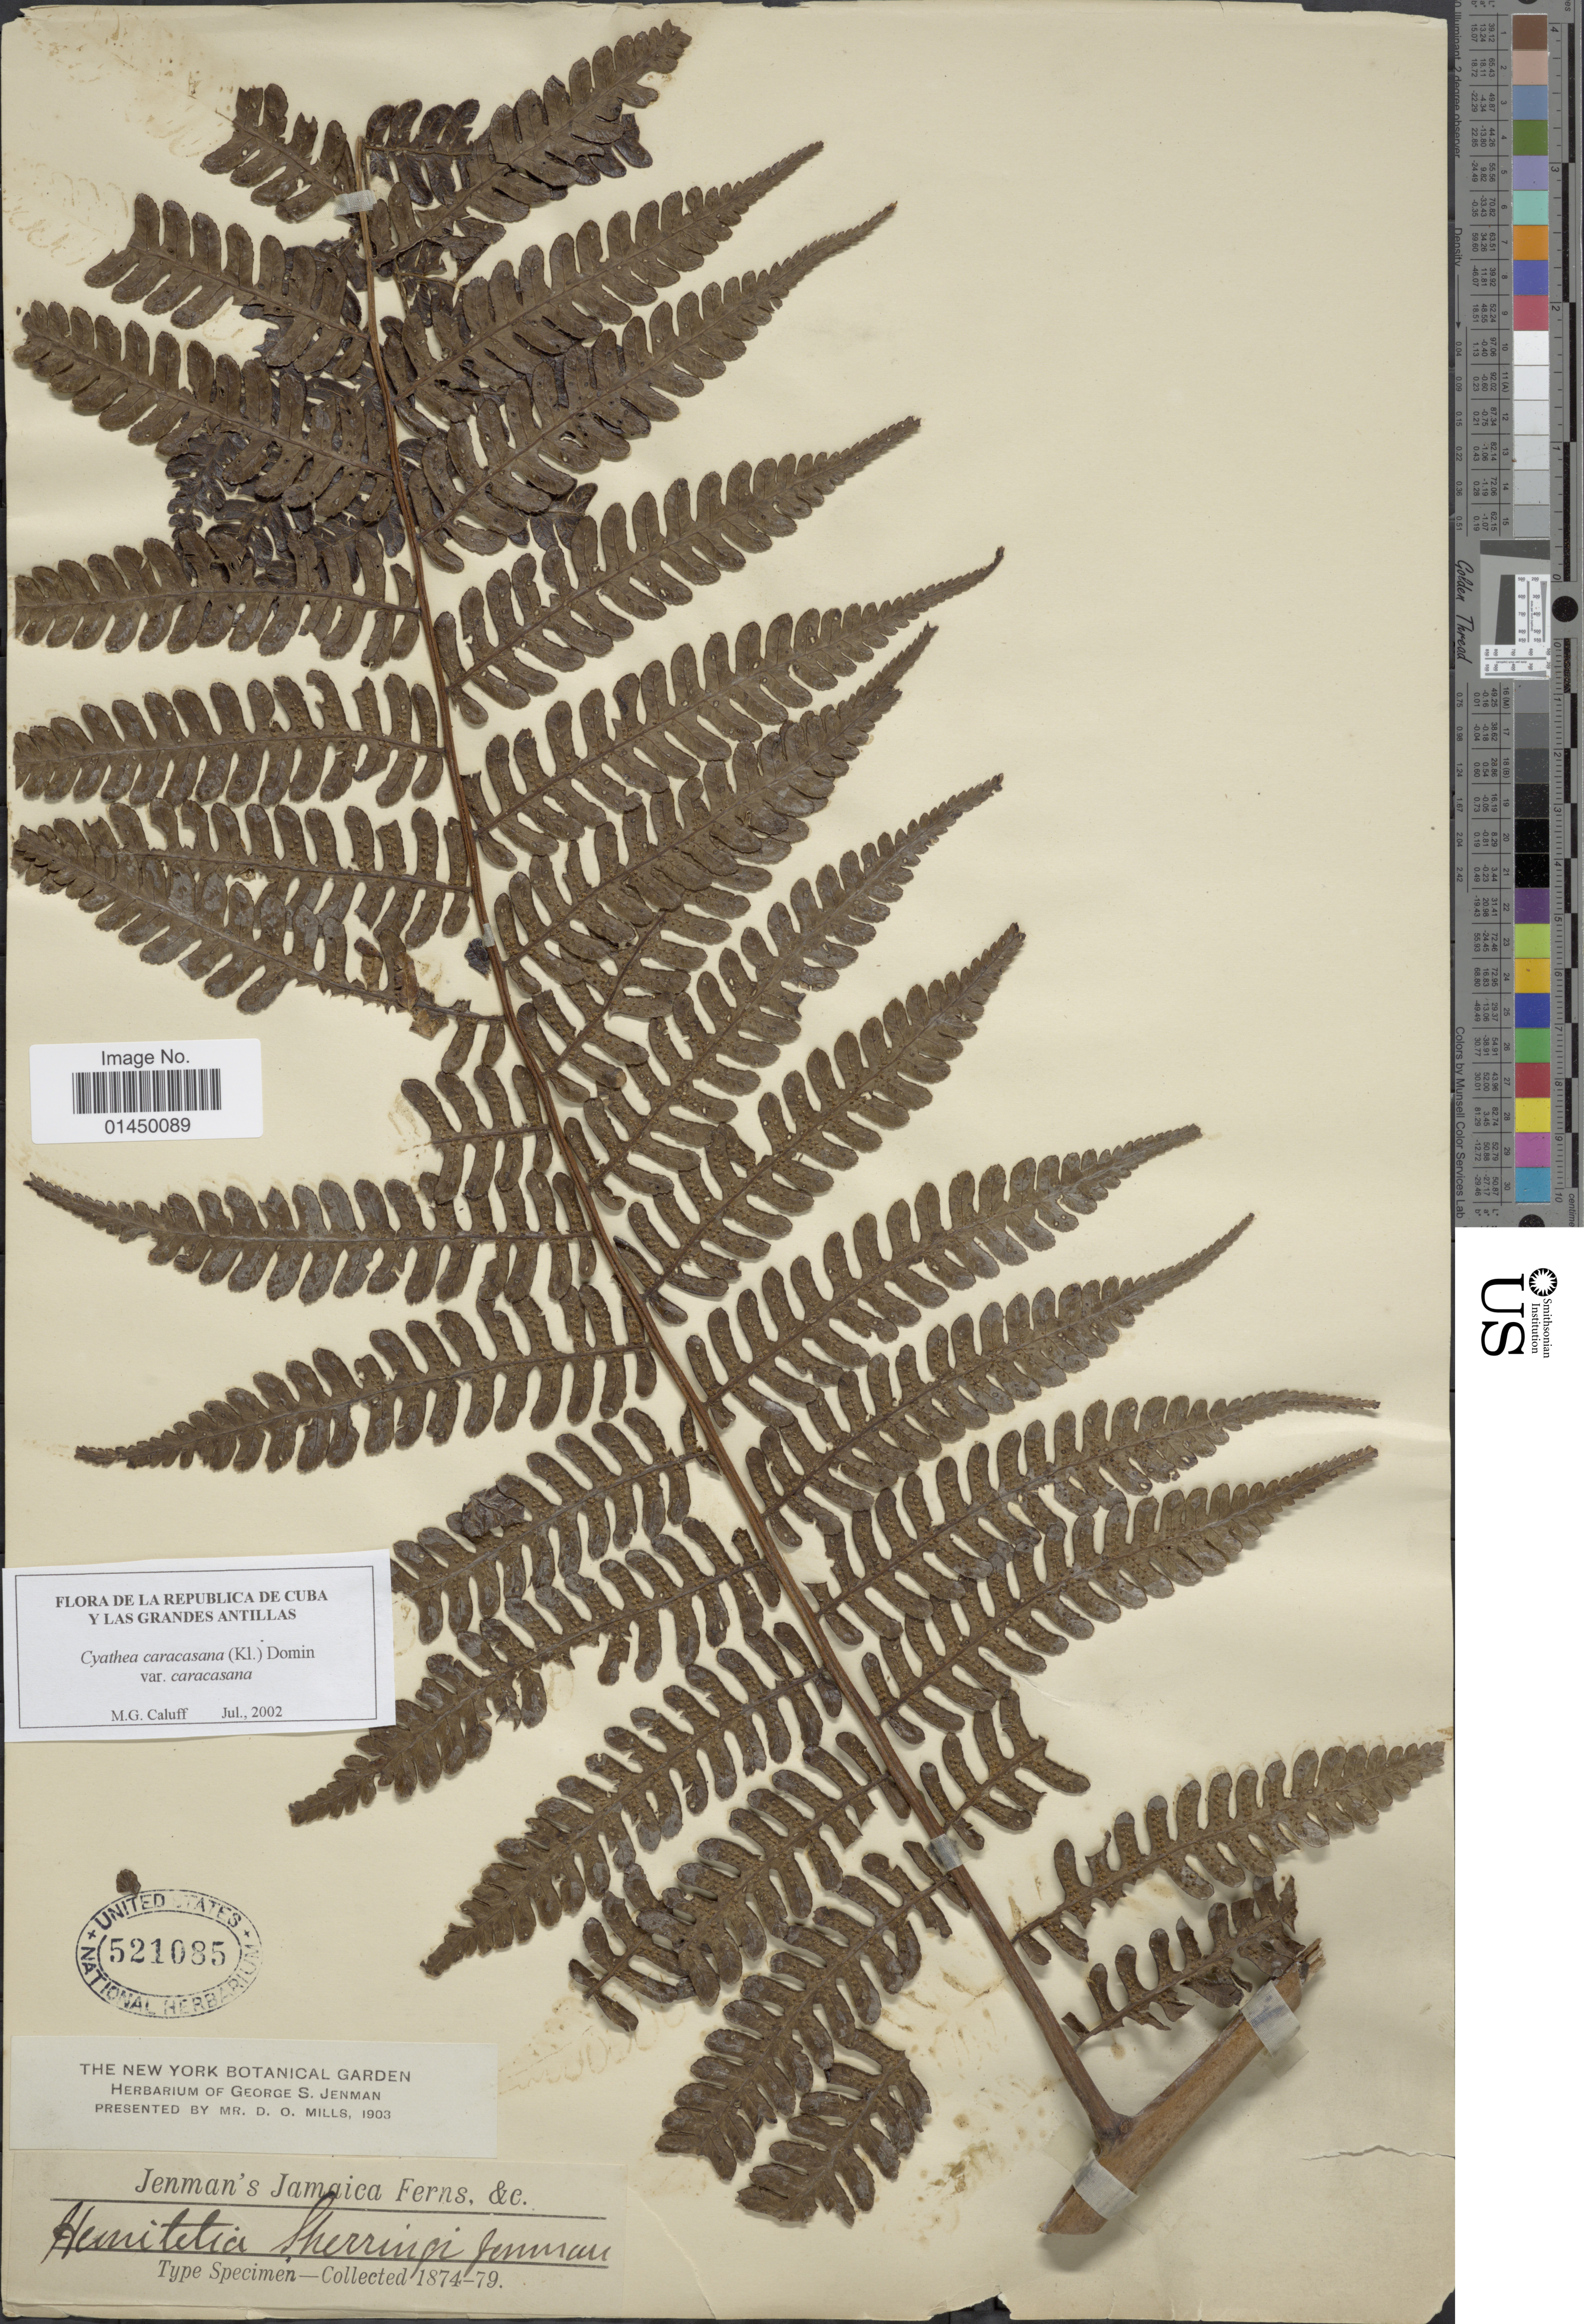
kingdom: Plantae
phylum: Tracheophyta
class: Polypodiopsida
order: Cyatheales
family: Cyatheaceae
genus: Cyathea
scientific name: Cyathea caracasana var. caracasana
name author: (Klotzsch) Domin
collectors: G. S. Jenman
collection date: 1874/1879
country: Cuba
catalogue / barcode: US 521085